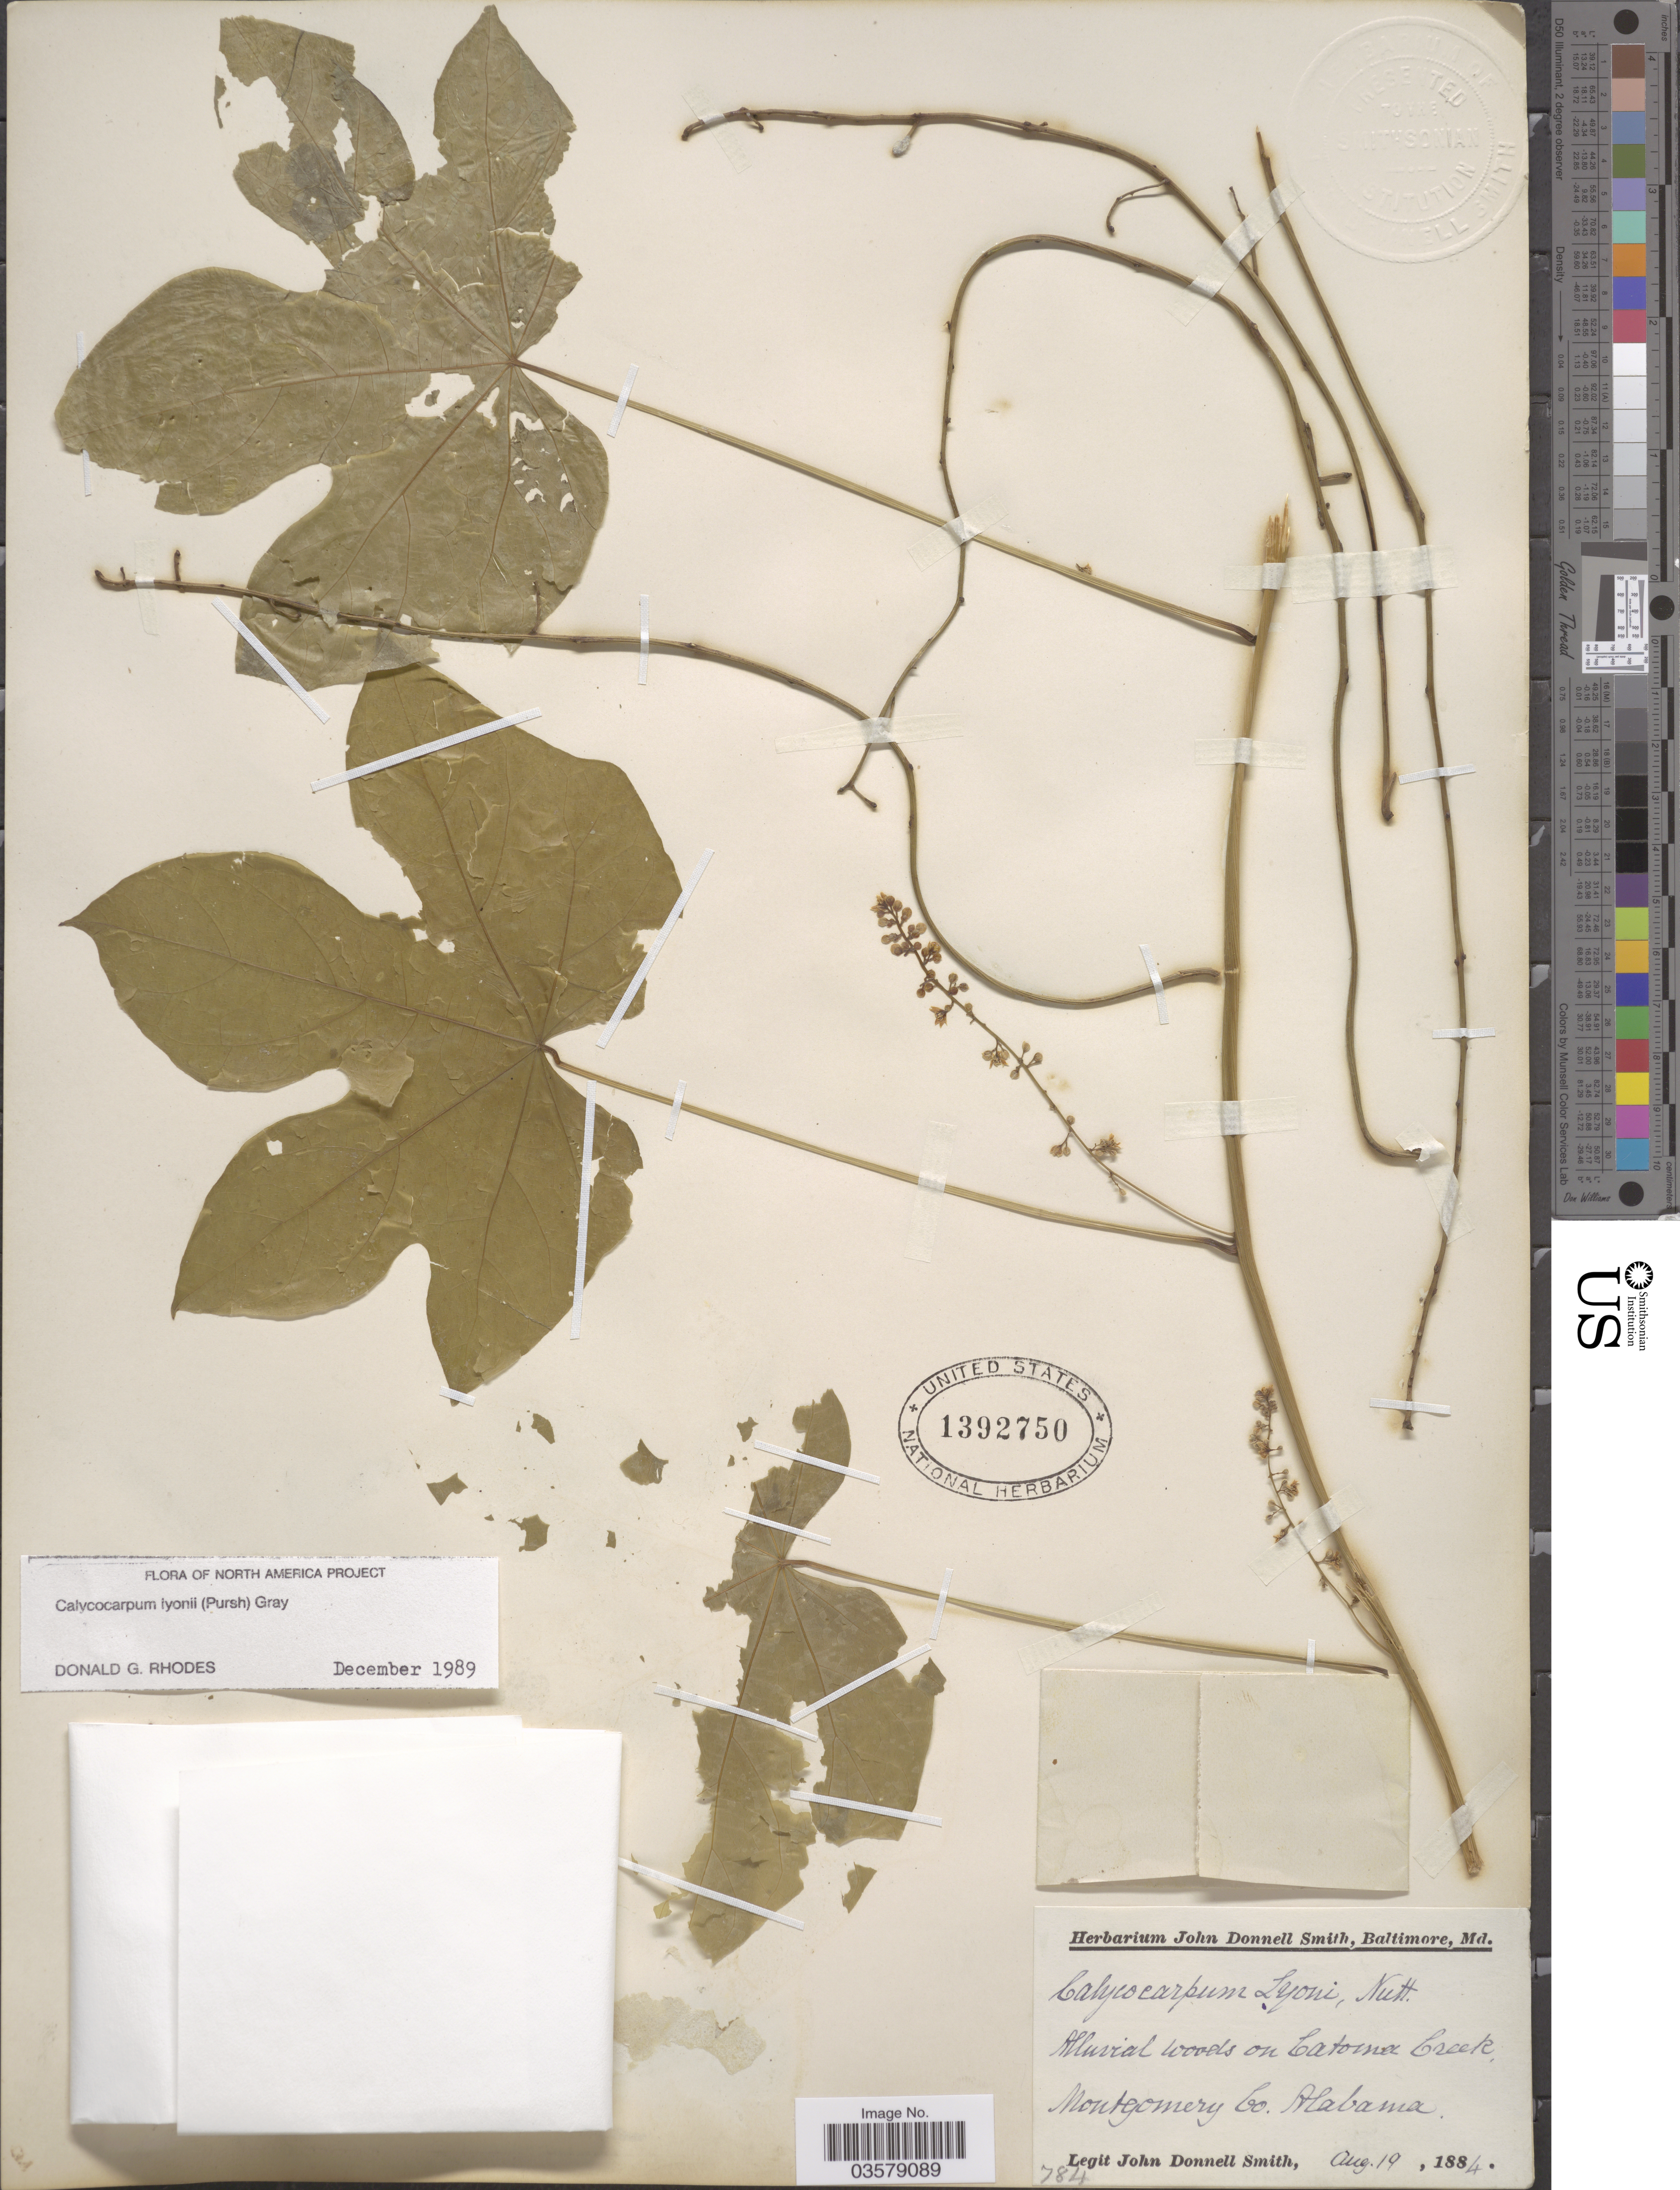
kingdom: Plantae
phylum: Tracheophyta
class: Magnoliopsida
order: Ranunculales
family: Menispermaceae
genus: Calycocarpum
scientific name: Calycocarpum lyonii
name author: (Pursh) A. Gray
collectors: J. Donnell Smith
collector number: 784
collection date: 1884-08-19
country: United States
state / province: Alabama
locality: Alluvial woods on Catoma Creek. Montgomery Co.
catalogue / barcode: US 1392750